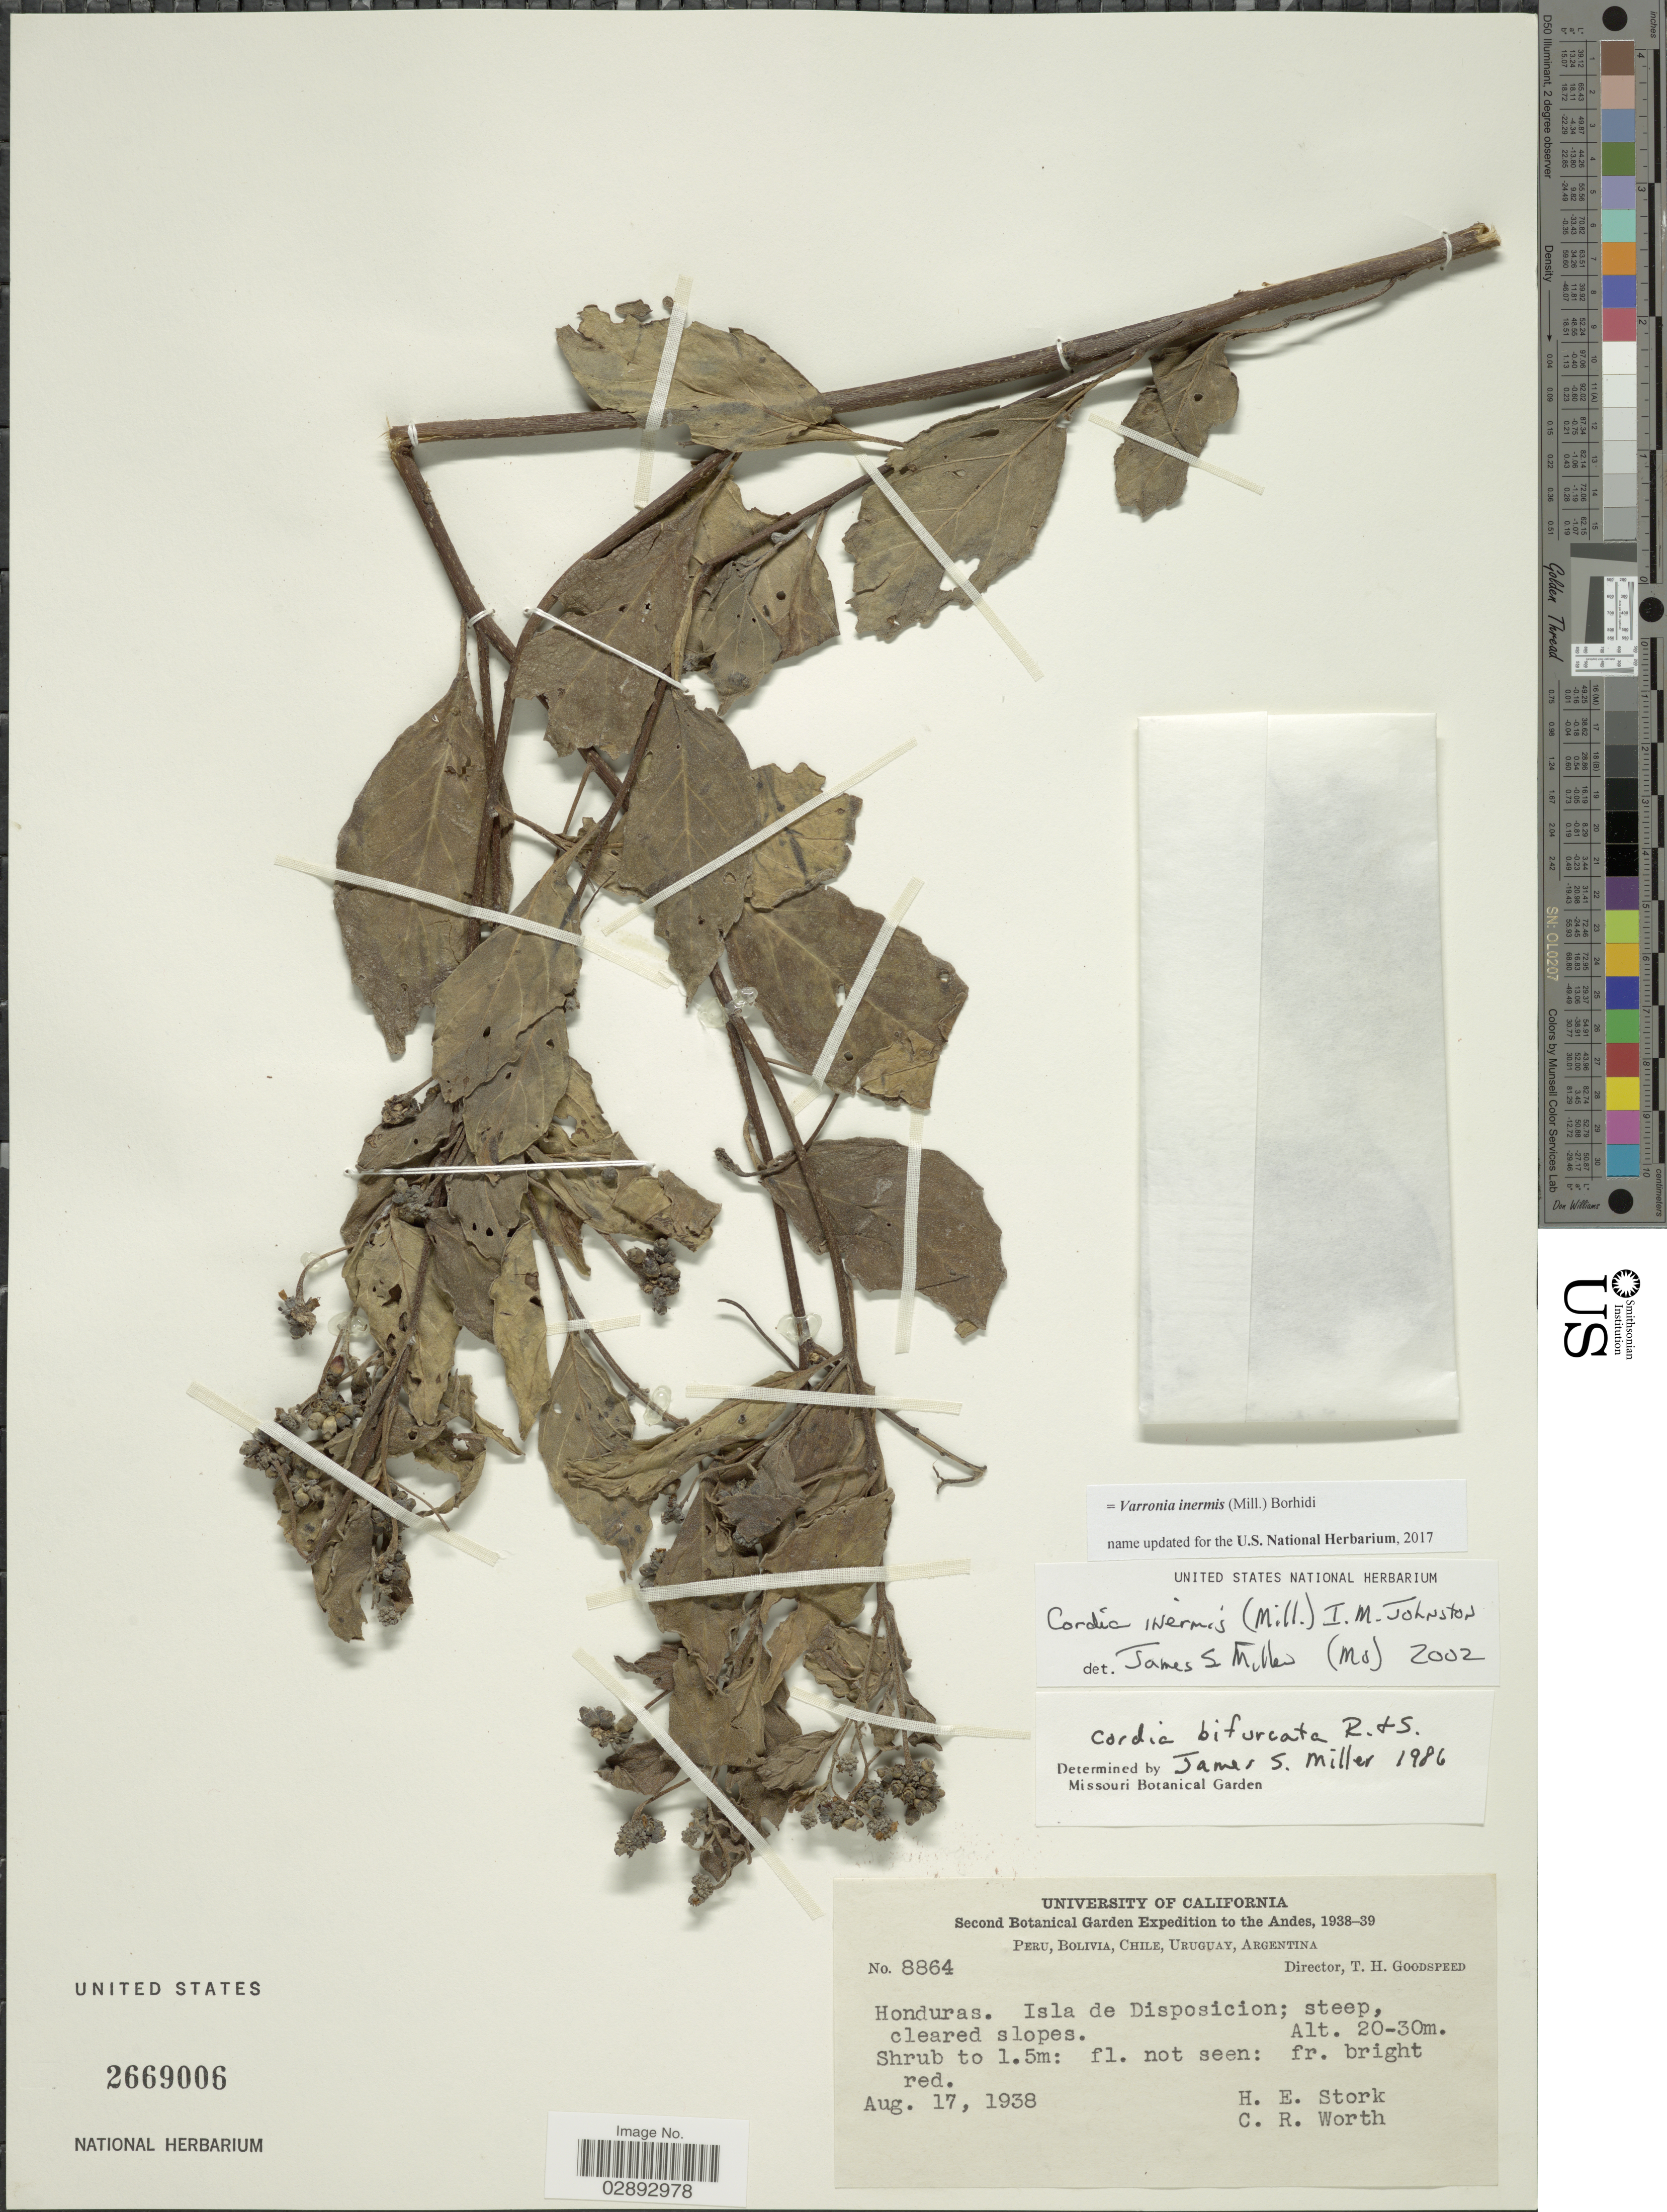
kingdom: Plantae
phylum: Tracheophyta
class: Magnoliopsida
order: Boraginales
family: Cordiaceae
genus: Varronia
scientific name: Varronia inermis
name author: (Mill.) Borhidi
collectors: H. E. Stork & C. R. Worth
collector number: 8864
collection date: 1938-08-17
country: Honduras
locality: Andes. Isla de Disposicion.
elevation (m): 20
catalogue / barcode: US 2669006